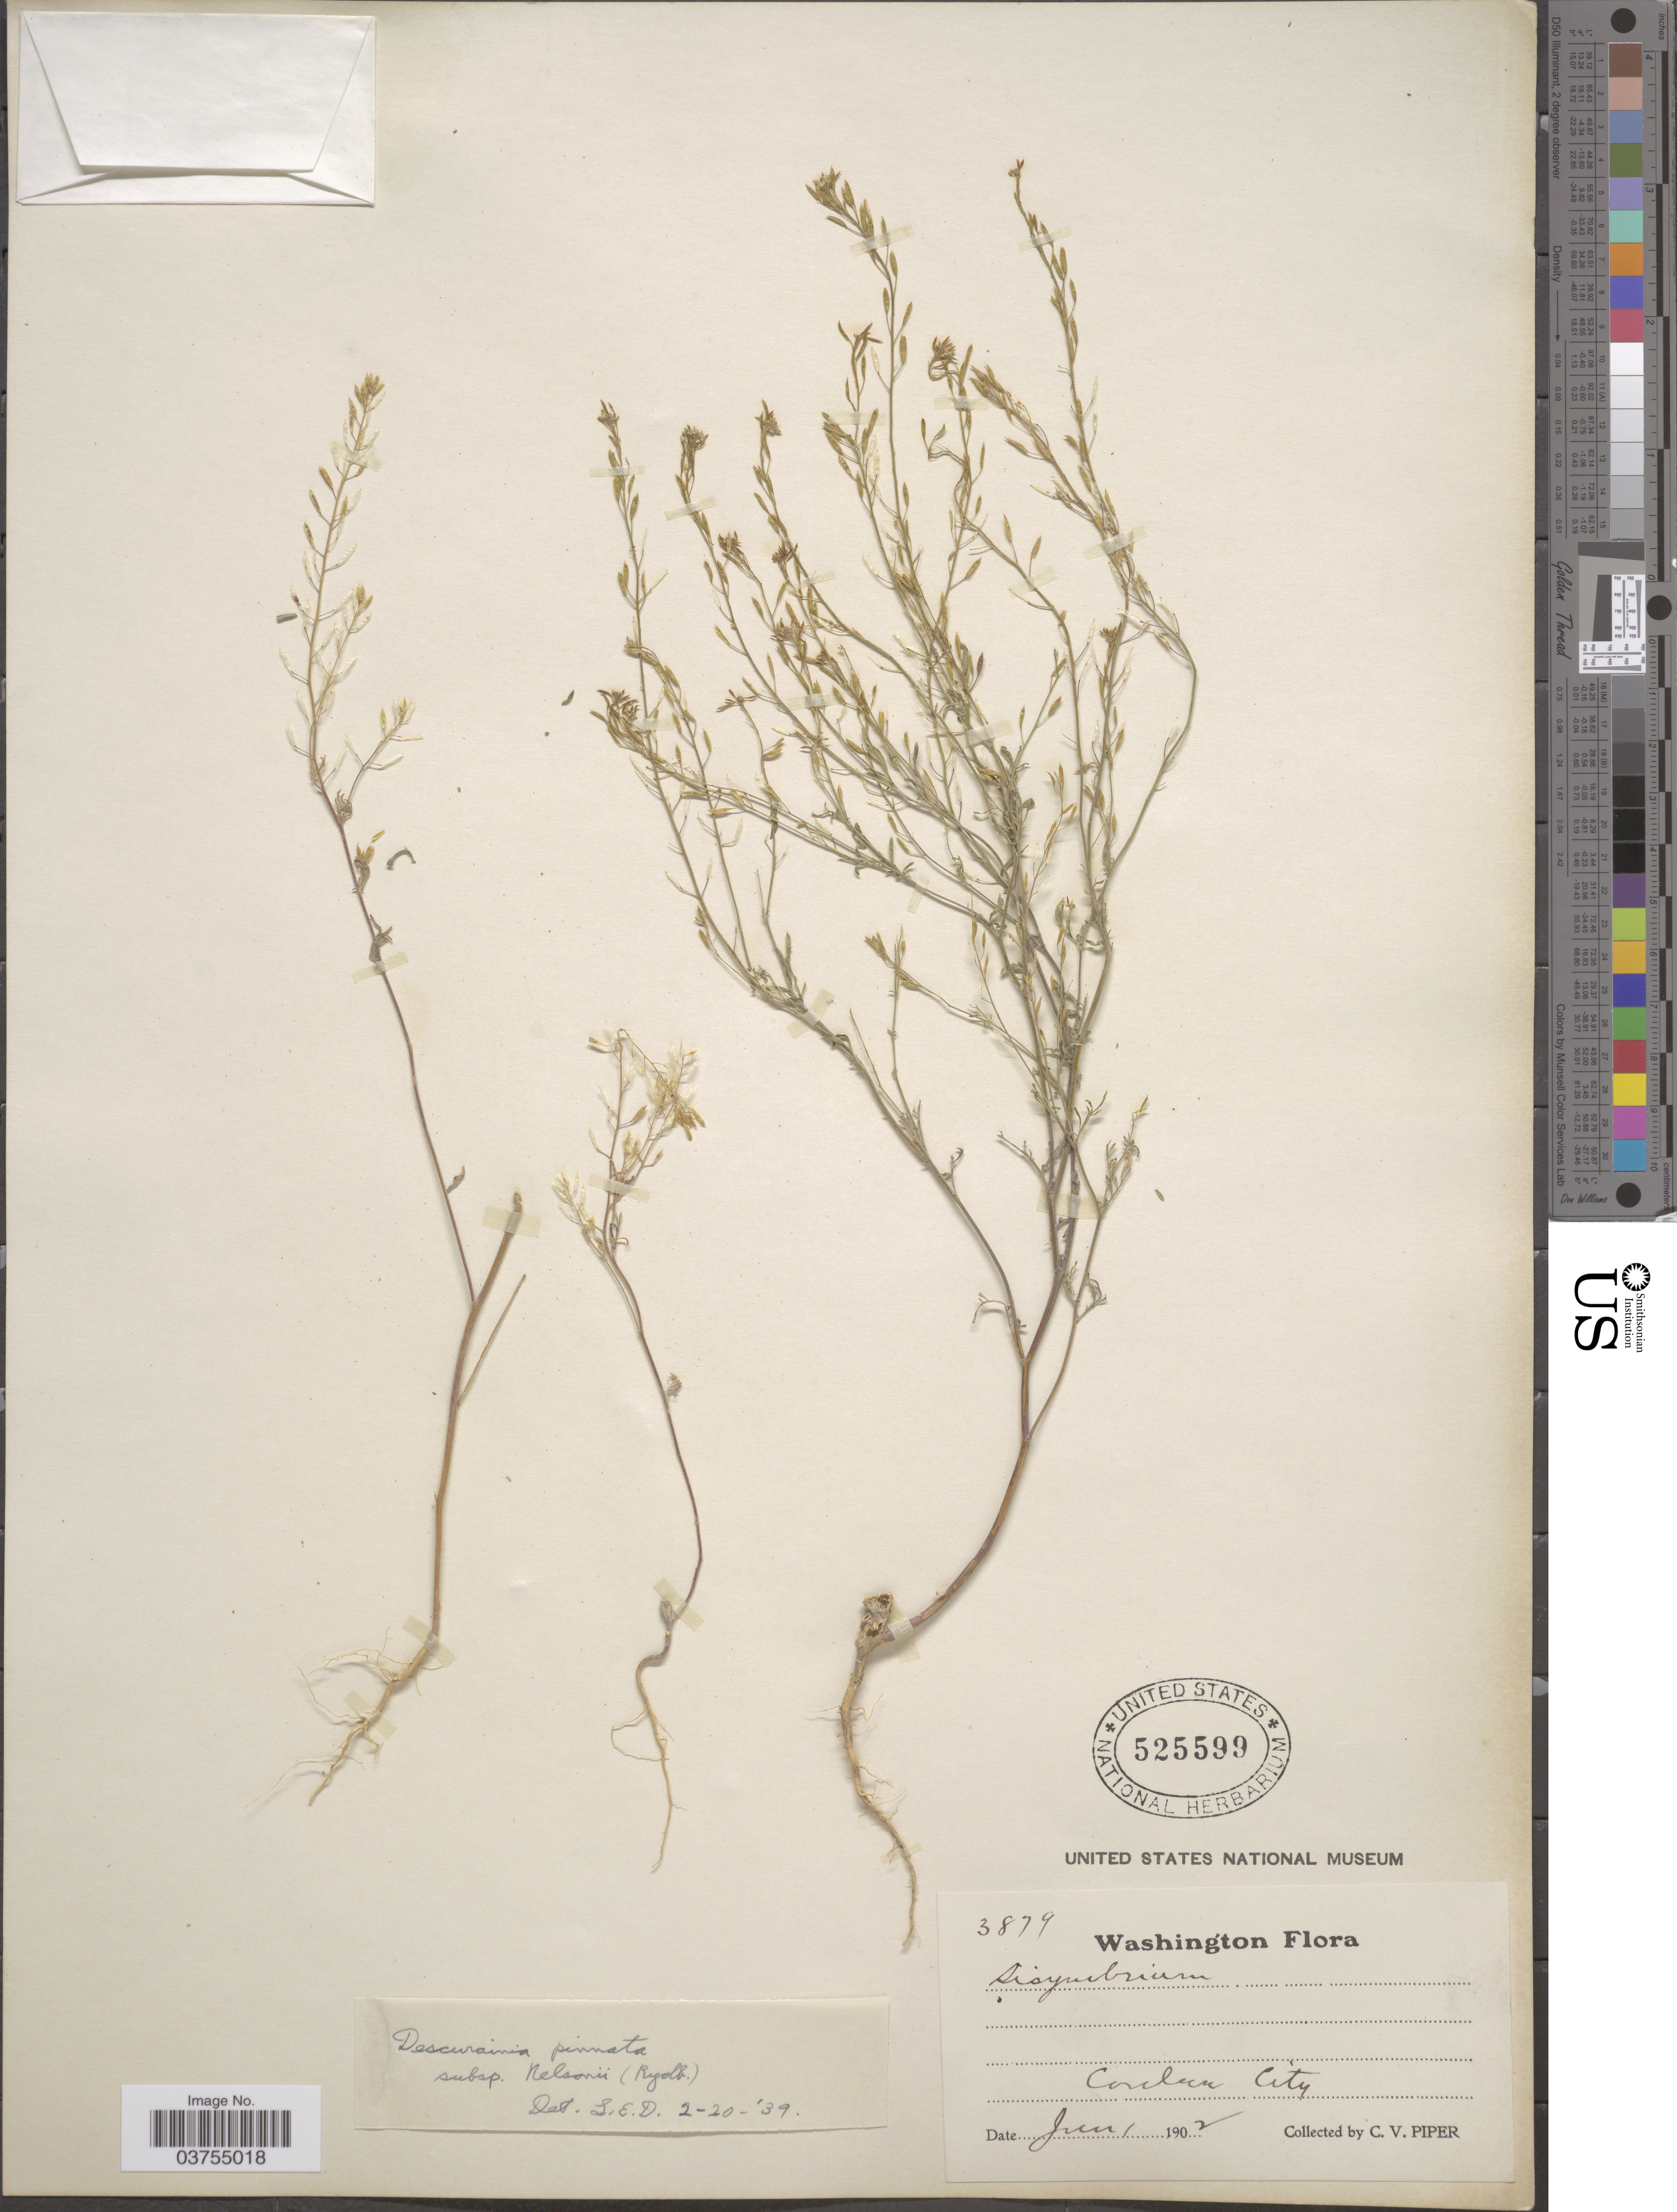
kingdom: Plantae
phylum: Tracheophyta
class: Magnoliopsida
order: Brassicales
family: Brassicaceae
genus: Descurainia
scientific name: Descurainia pinnata subsp. nelsonii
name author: (Rydb.) M. Peck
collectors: C. V. Piper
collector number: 3879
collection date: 1902-06-01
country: United States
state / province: Washington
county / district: Grant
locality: Coulee City.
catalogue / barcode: US 525599